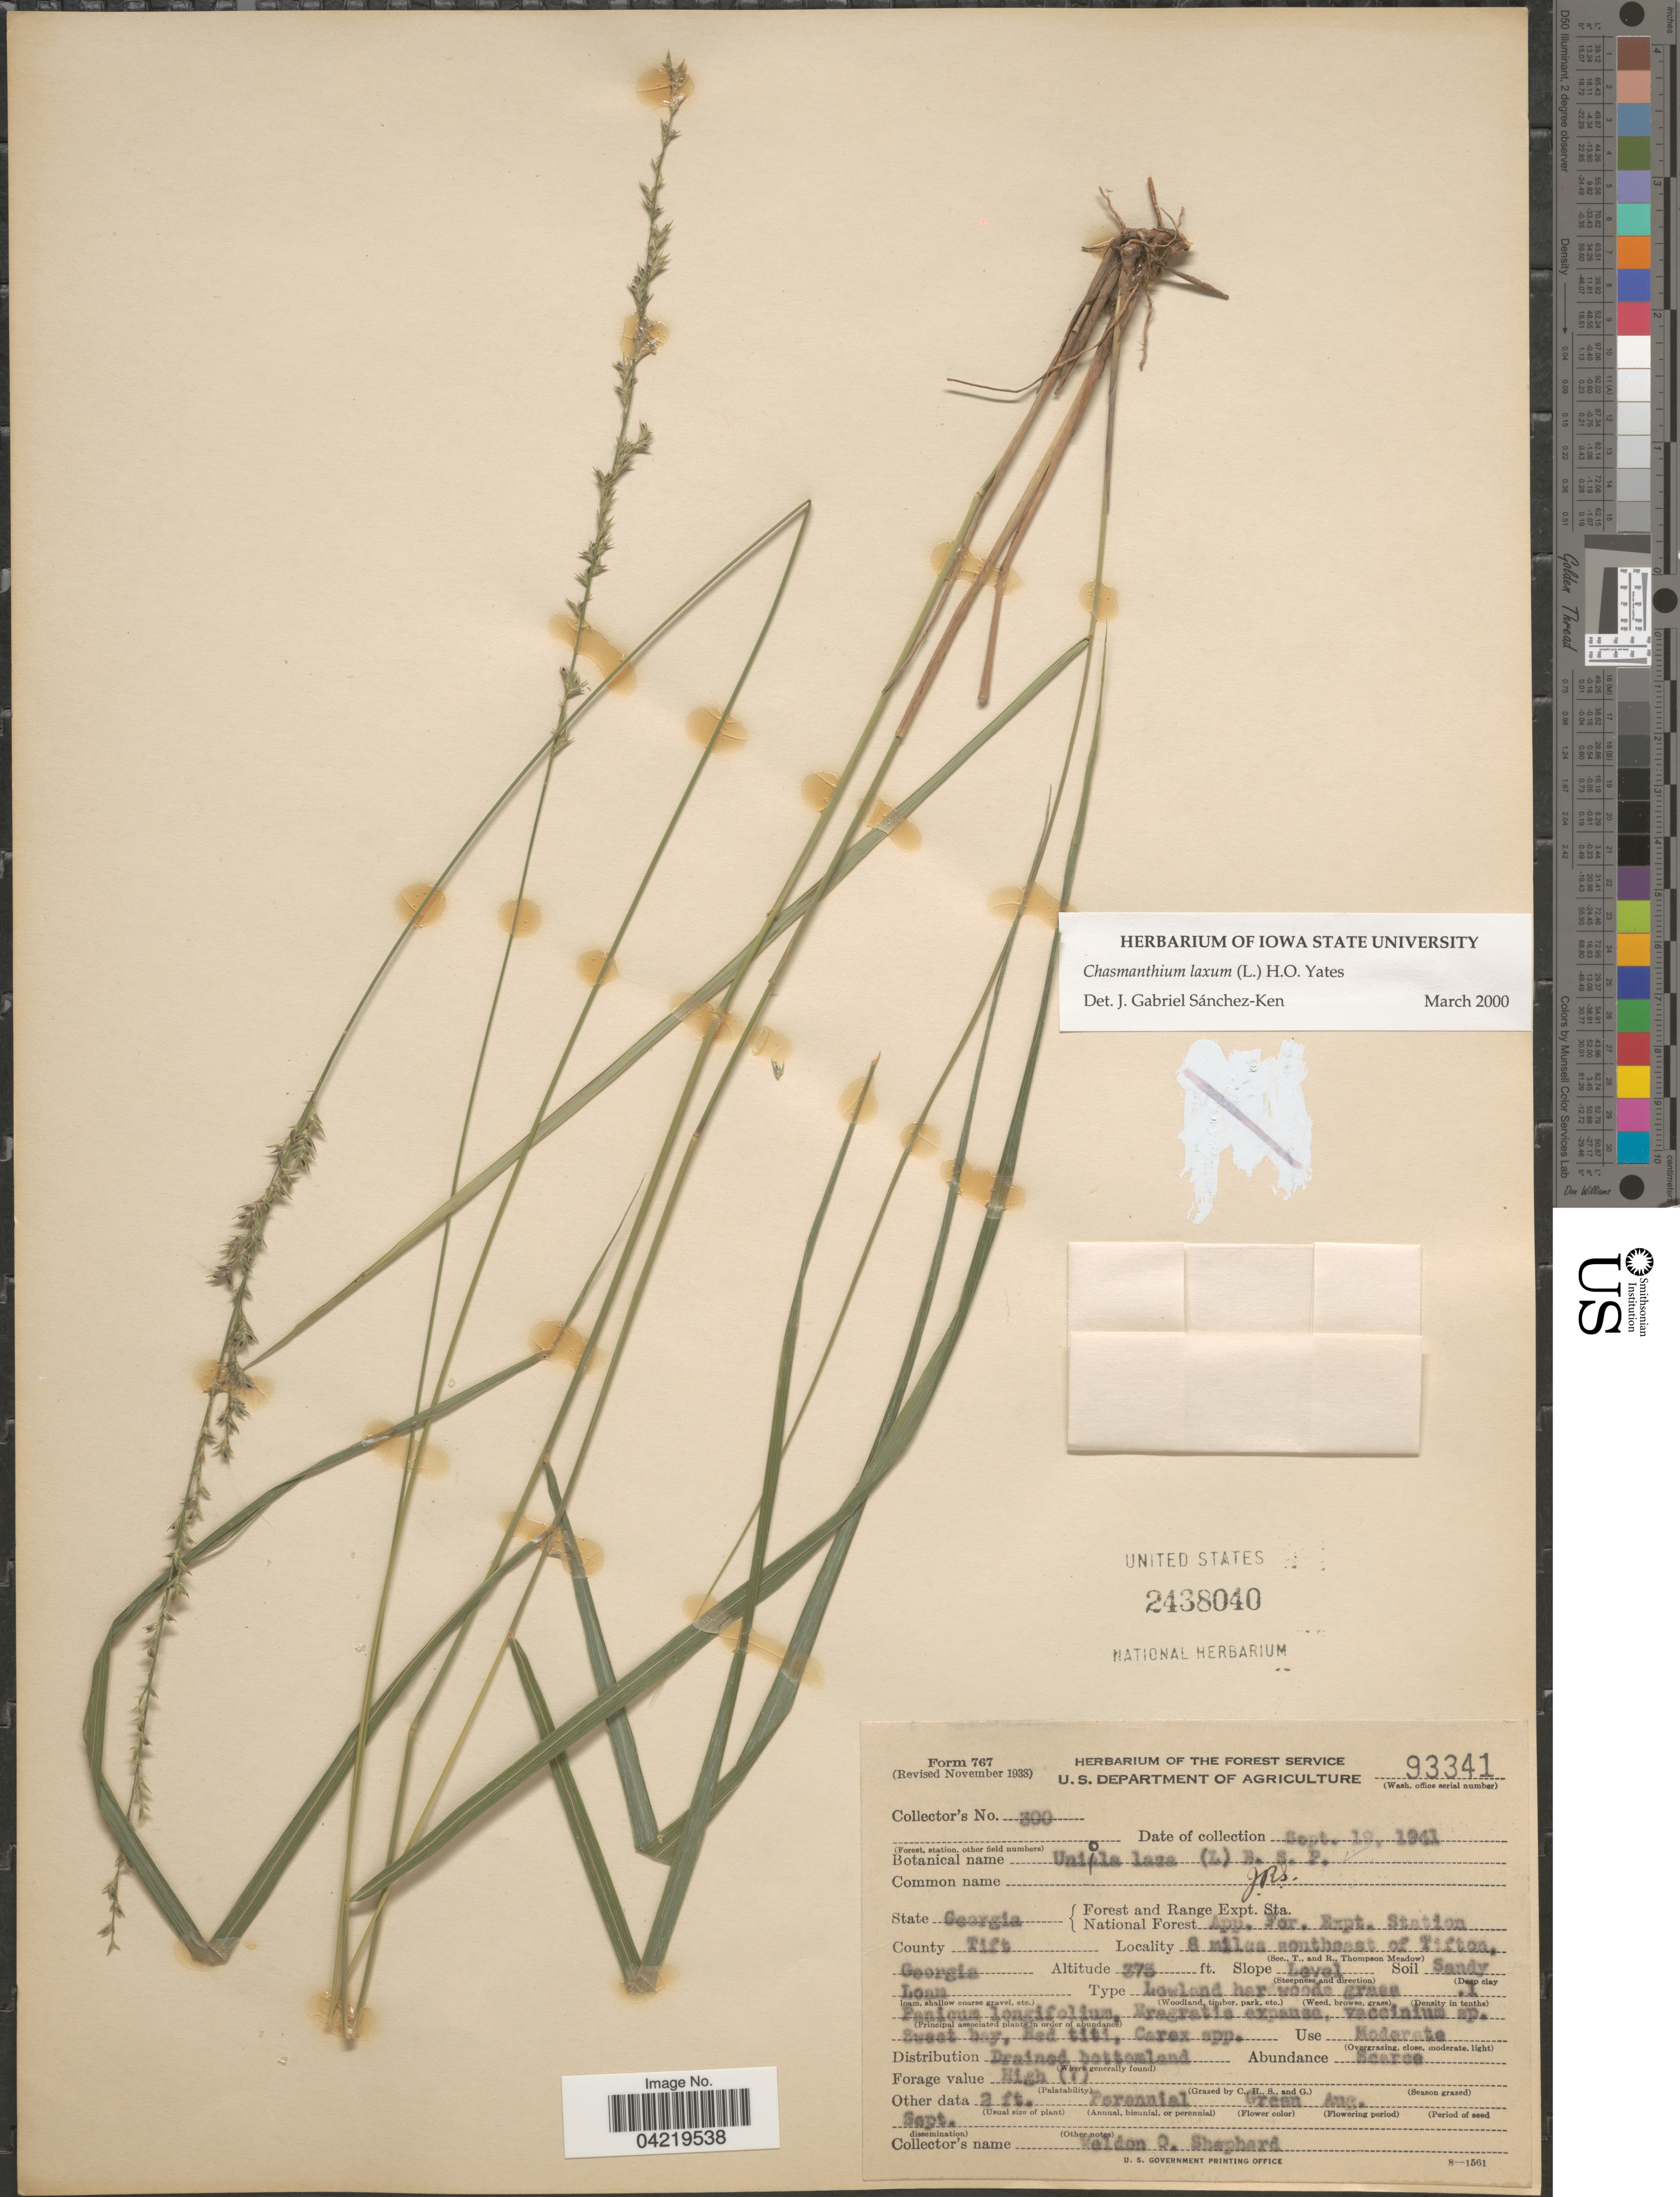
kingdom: Plantae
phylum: Tracheophyta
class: Liliopsida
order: Poales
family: Poaceae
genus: Chasmanthium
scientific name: Chasmanthium laxum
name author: (L.) H.O. Yates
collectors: W. Shepherd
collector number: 300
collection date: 1941-09-19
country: United States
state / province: Georgia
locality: Forest and Range Expt. Sta. National Forest. App. For. Expt. Station. County Tift. 6 miles southeast of Tifton.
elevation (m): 114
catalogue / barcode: US 2438040